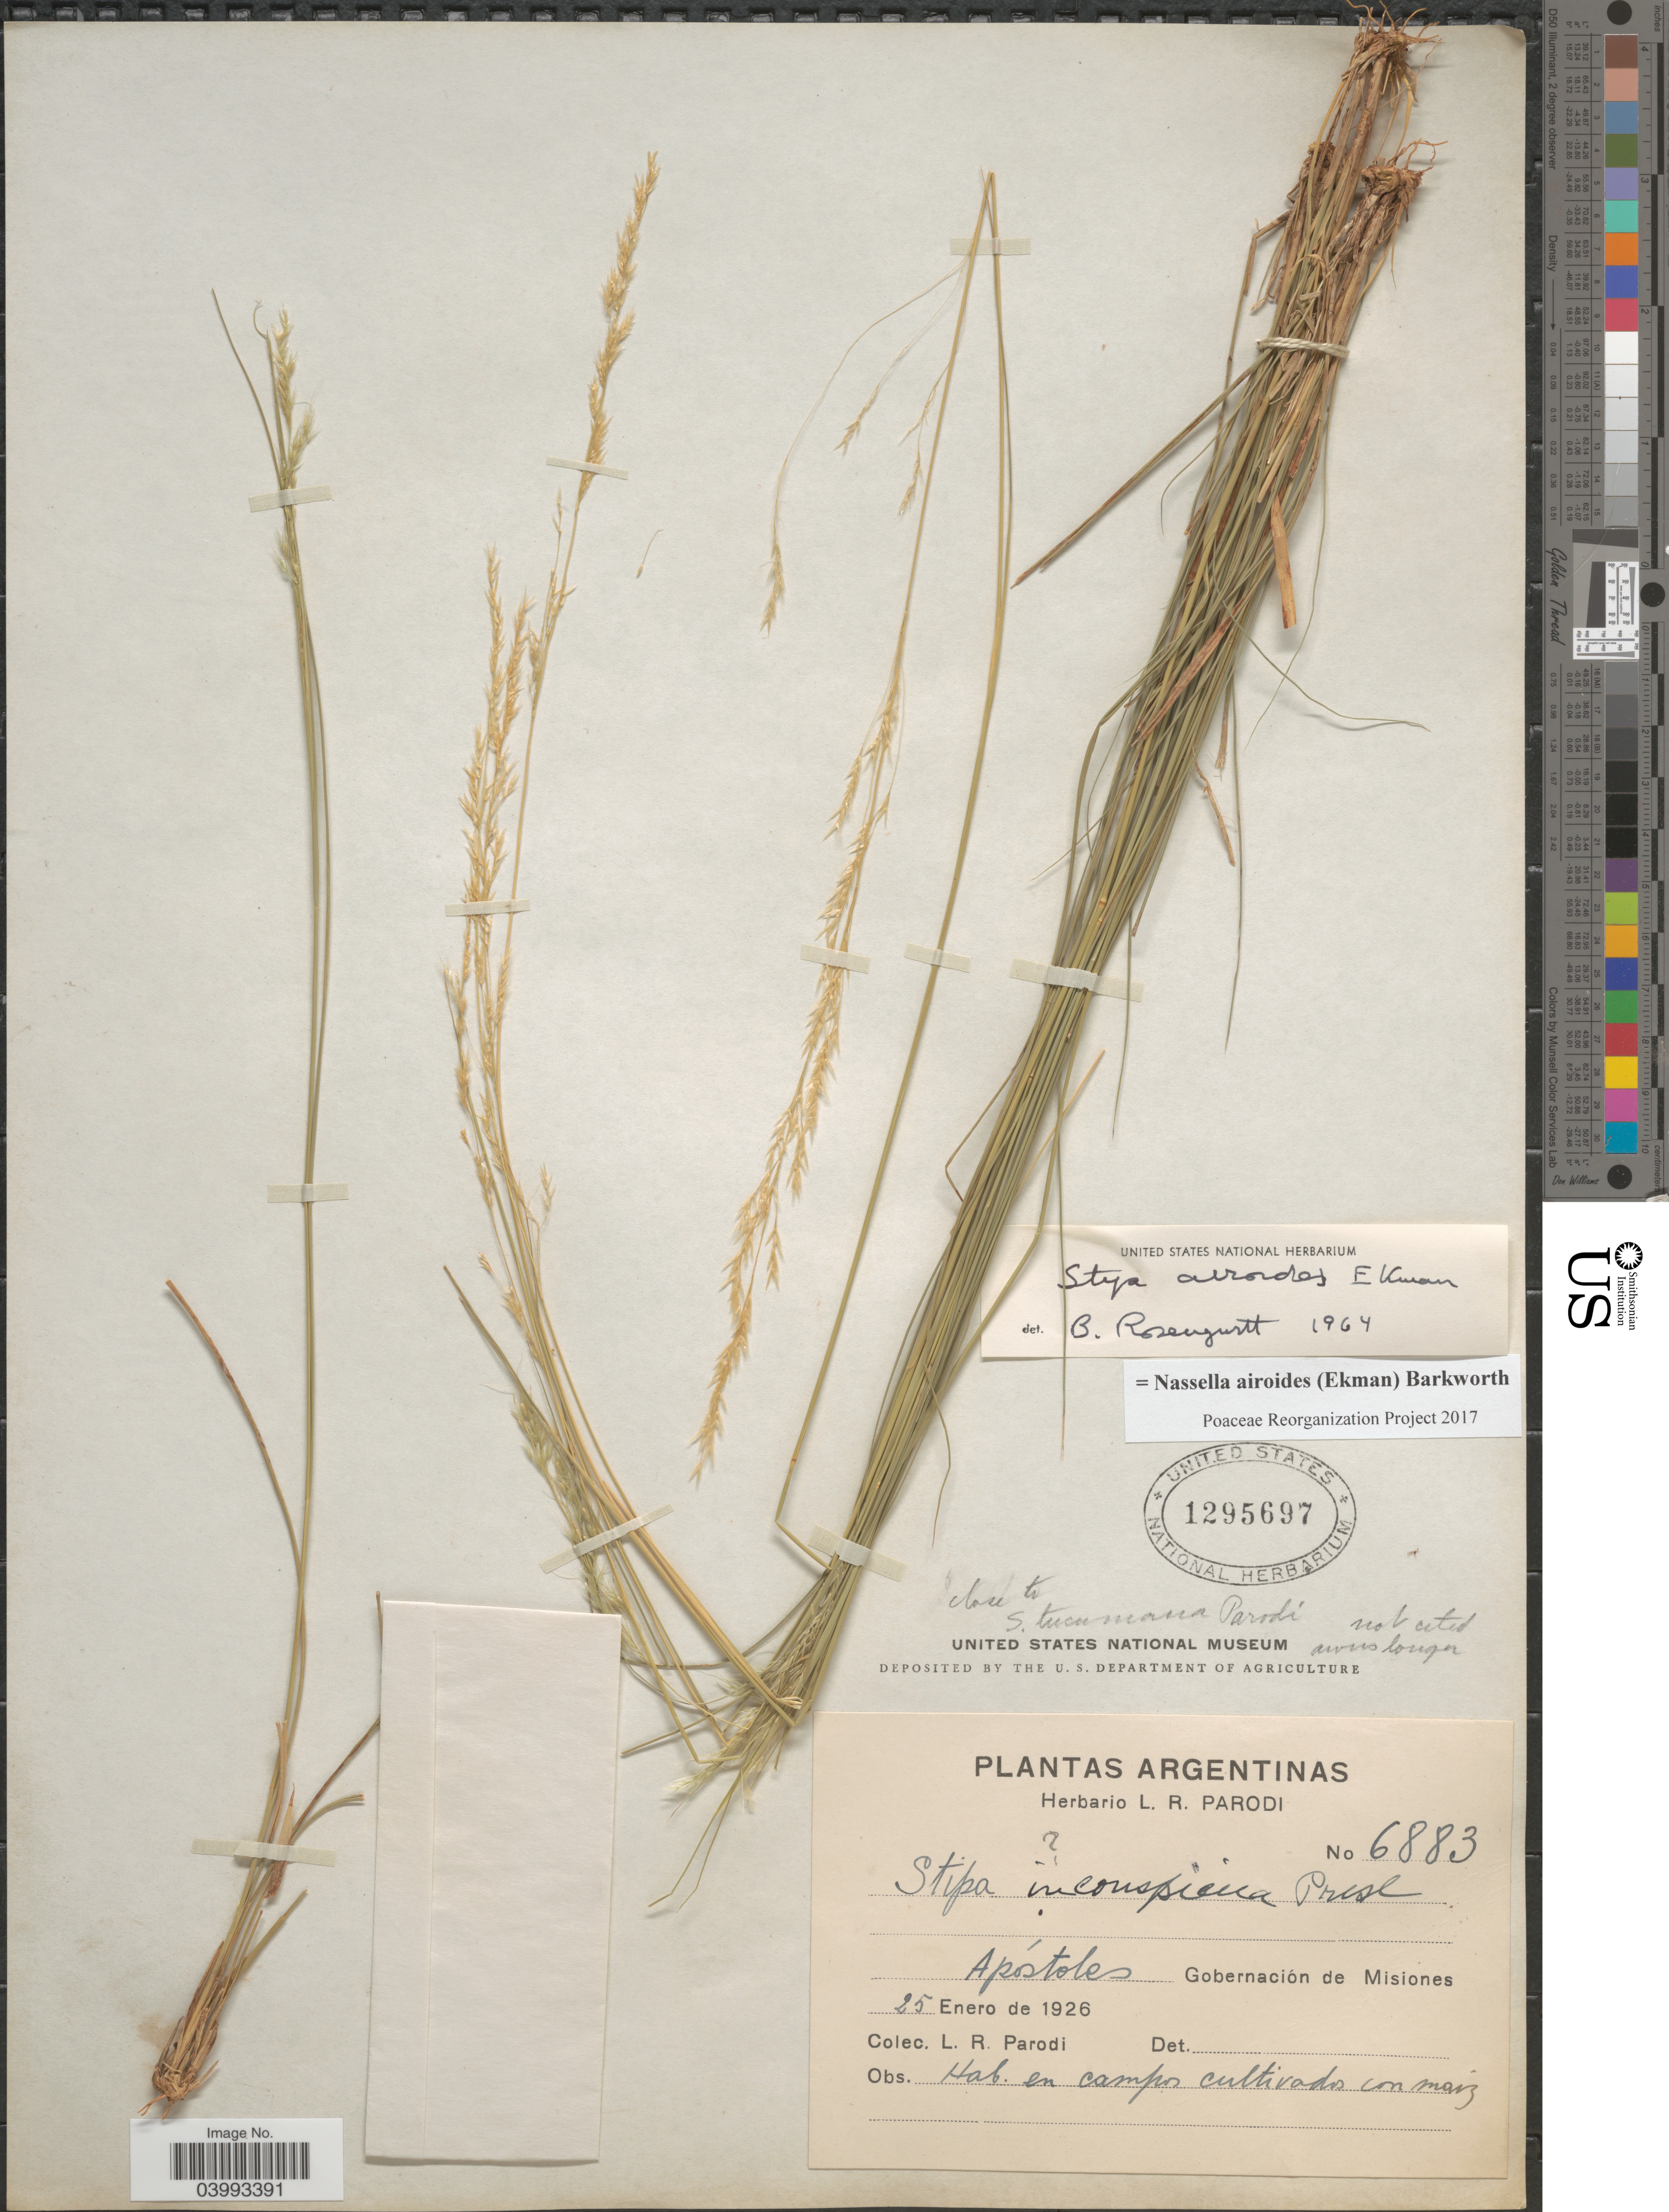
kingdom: Plantae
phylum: Tracheophyta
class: Liliopsida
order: Poales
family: Poaceae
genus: Nassella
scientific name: Nassella airoides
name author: (Ekman) Barkworth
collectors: L. R. Parodi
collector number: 6883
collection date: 1926-01-25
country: Argentina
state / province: Misiones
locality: Apóstoles. Gobernación de Misiones.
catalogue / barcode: US 1295697